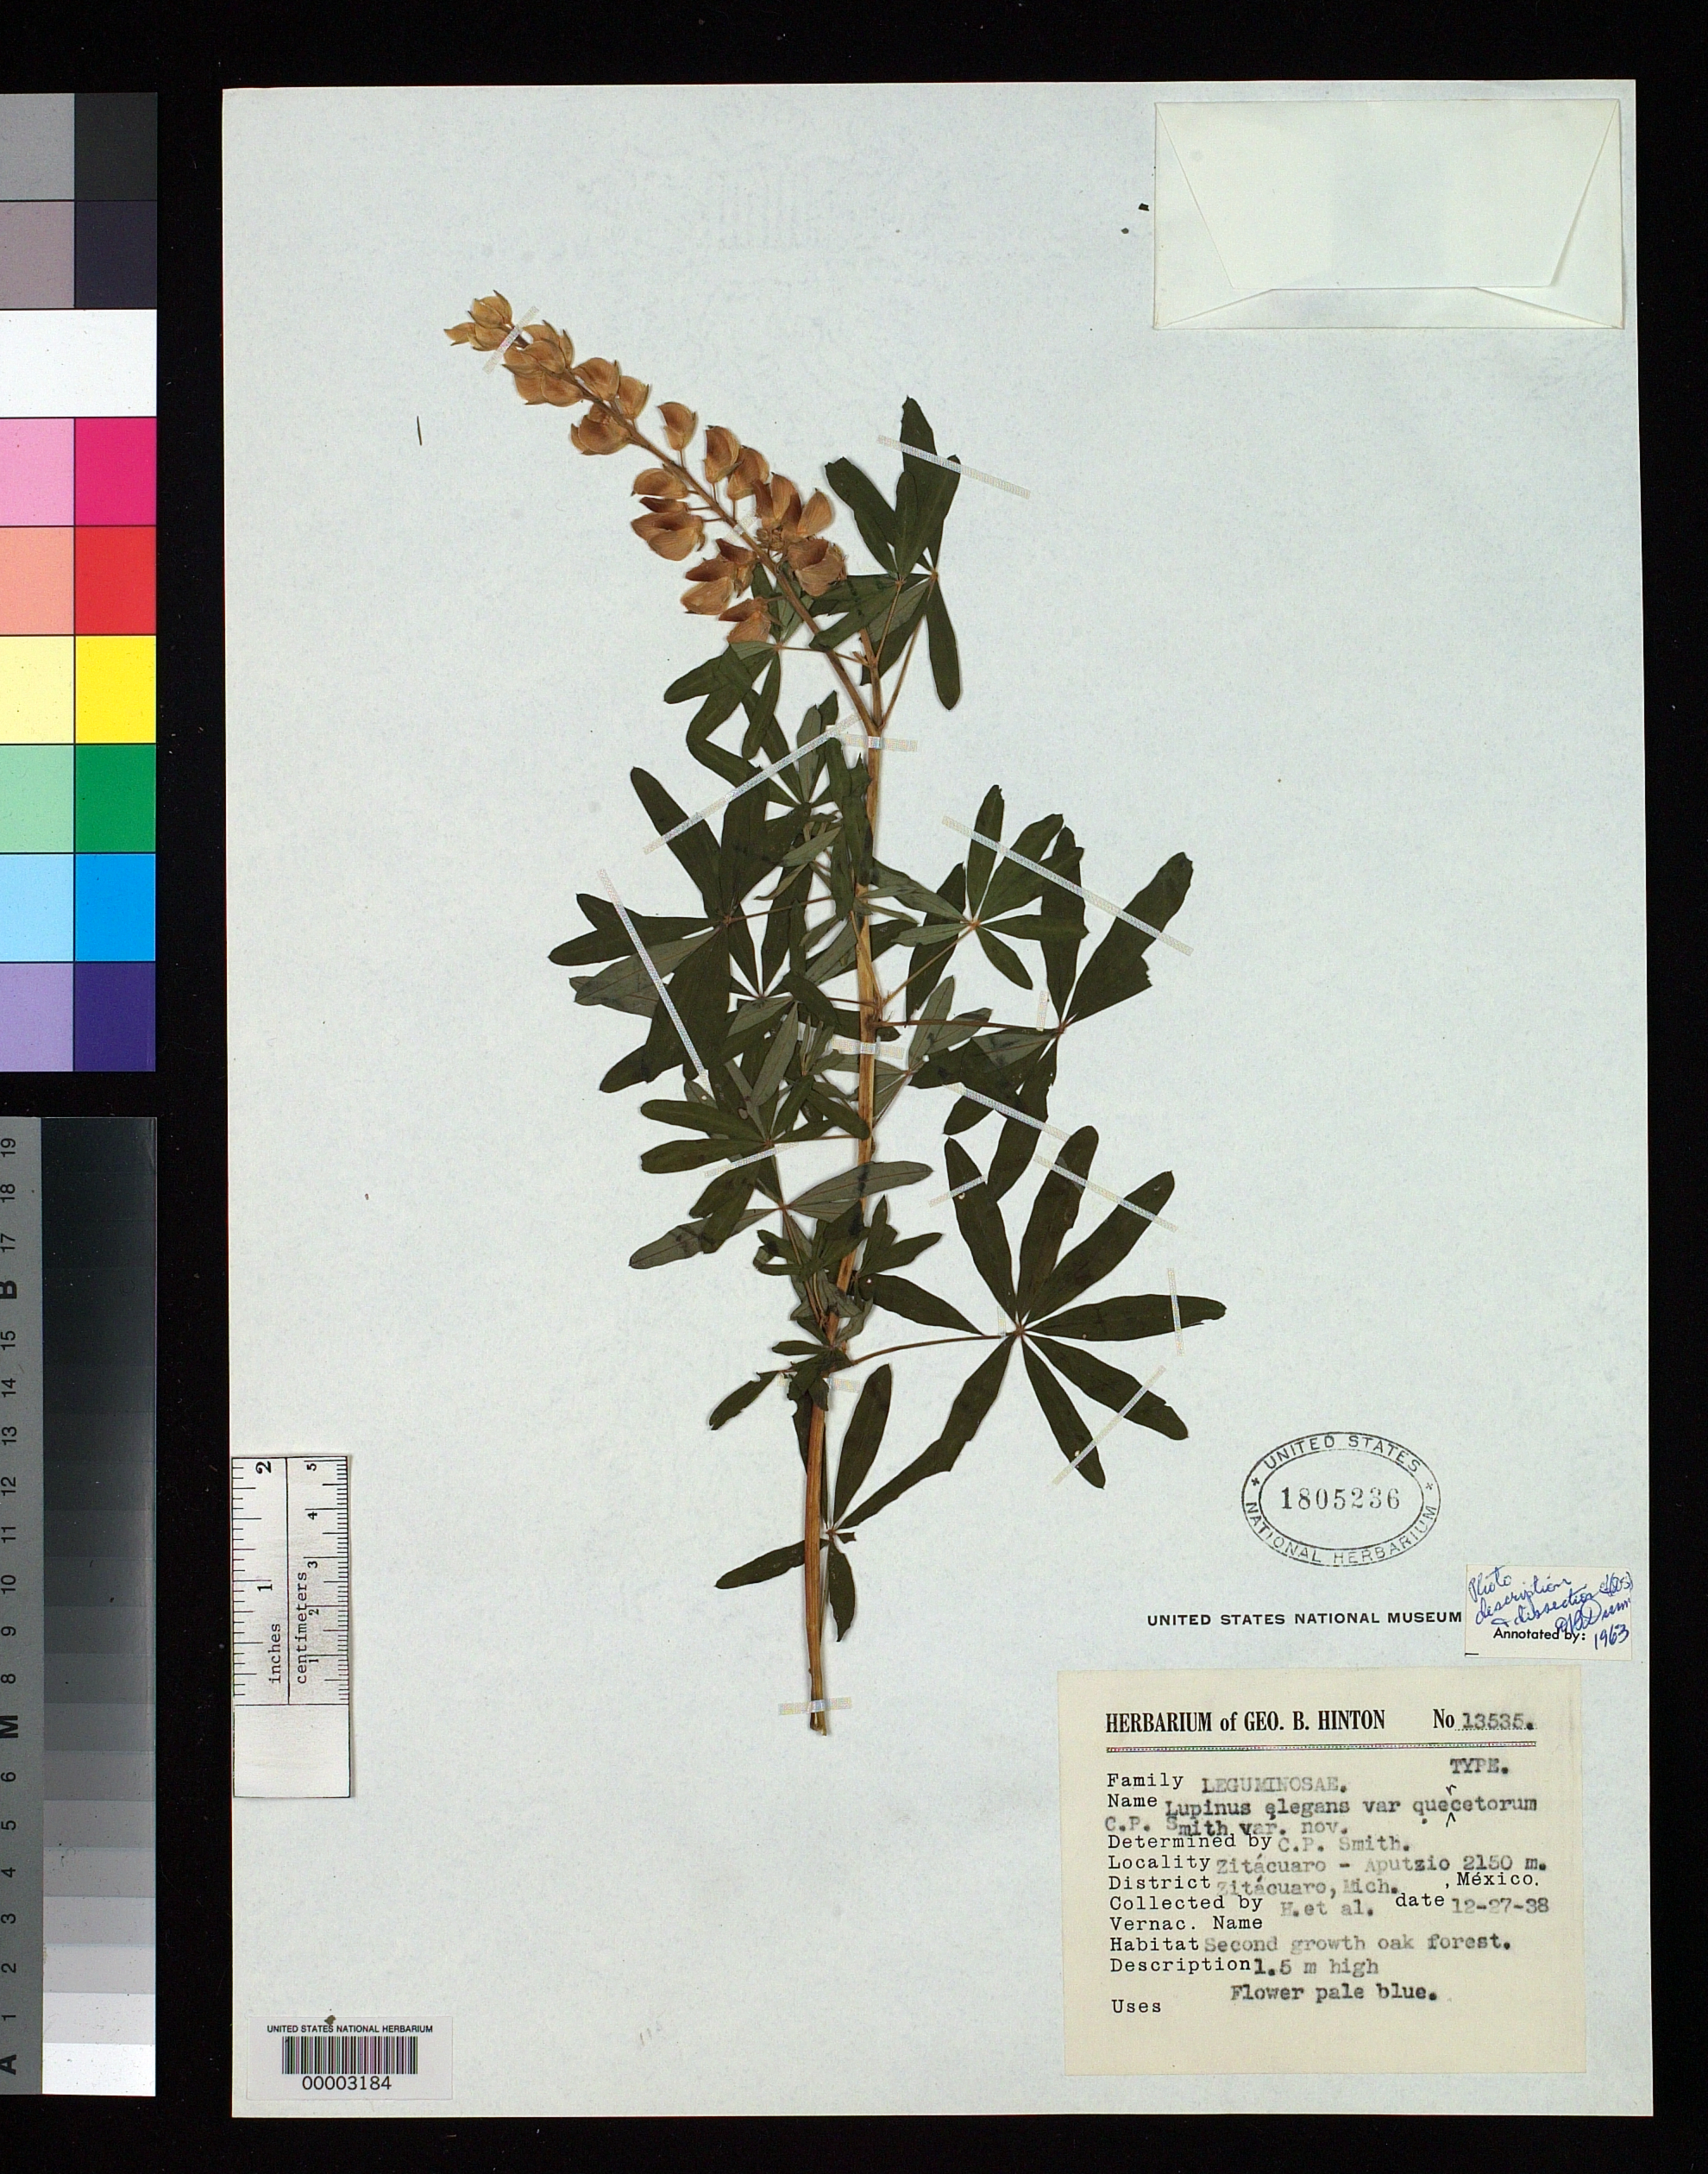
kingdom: Plantae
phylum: Tracheophyta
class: Magnoliopsida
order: Fabales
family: Fabaceae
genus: Lupinus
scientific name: Lupinus elegans var. quercetorum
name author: C.P. Sm.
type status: Isotype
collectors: G. B. Hinton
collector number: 13535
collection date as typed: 27 Dec 1938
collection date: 1938-12-27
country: Mexico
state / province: Michoacán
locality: Zitacuaro to Aputzio.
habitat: Second growth oak forest.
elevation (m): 2150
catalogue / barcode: US 1805236